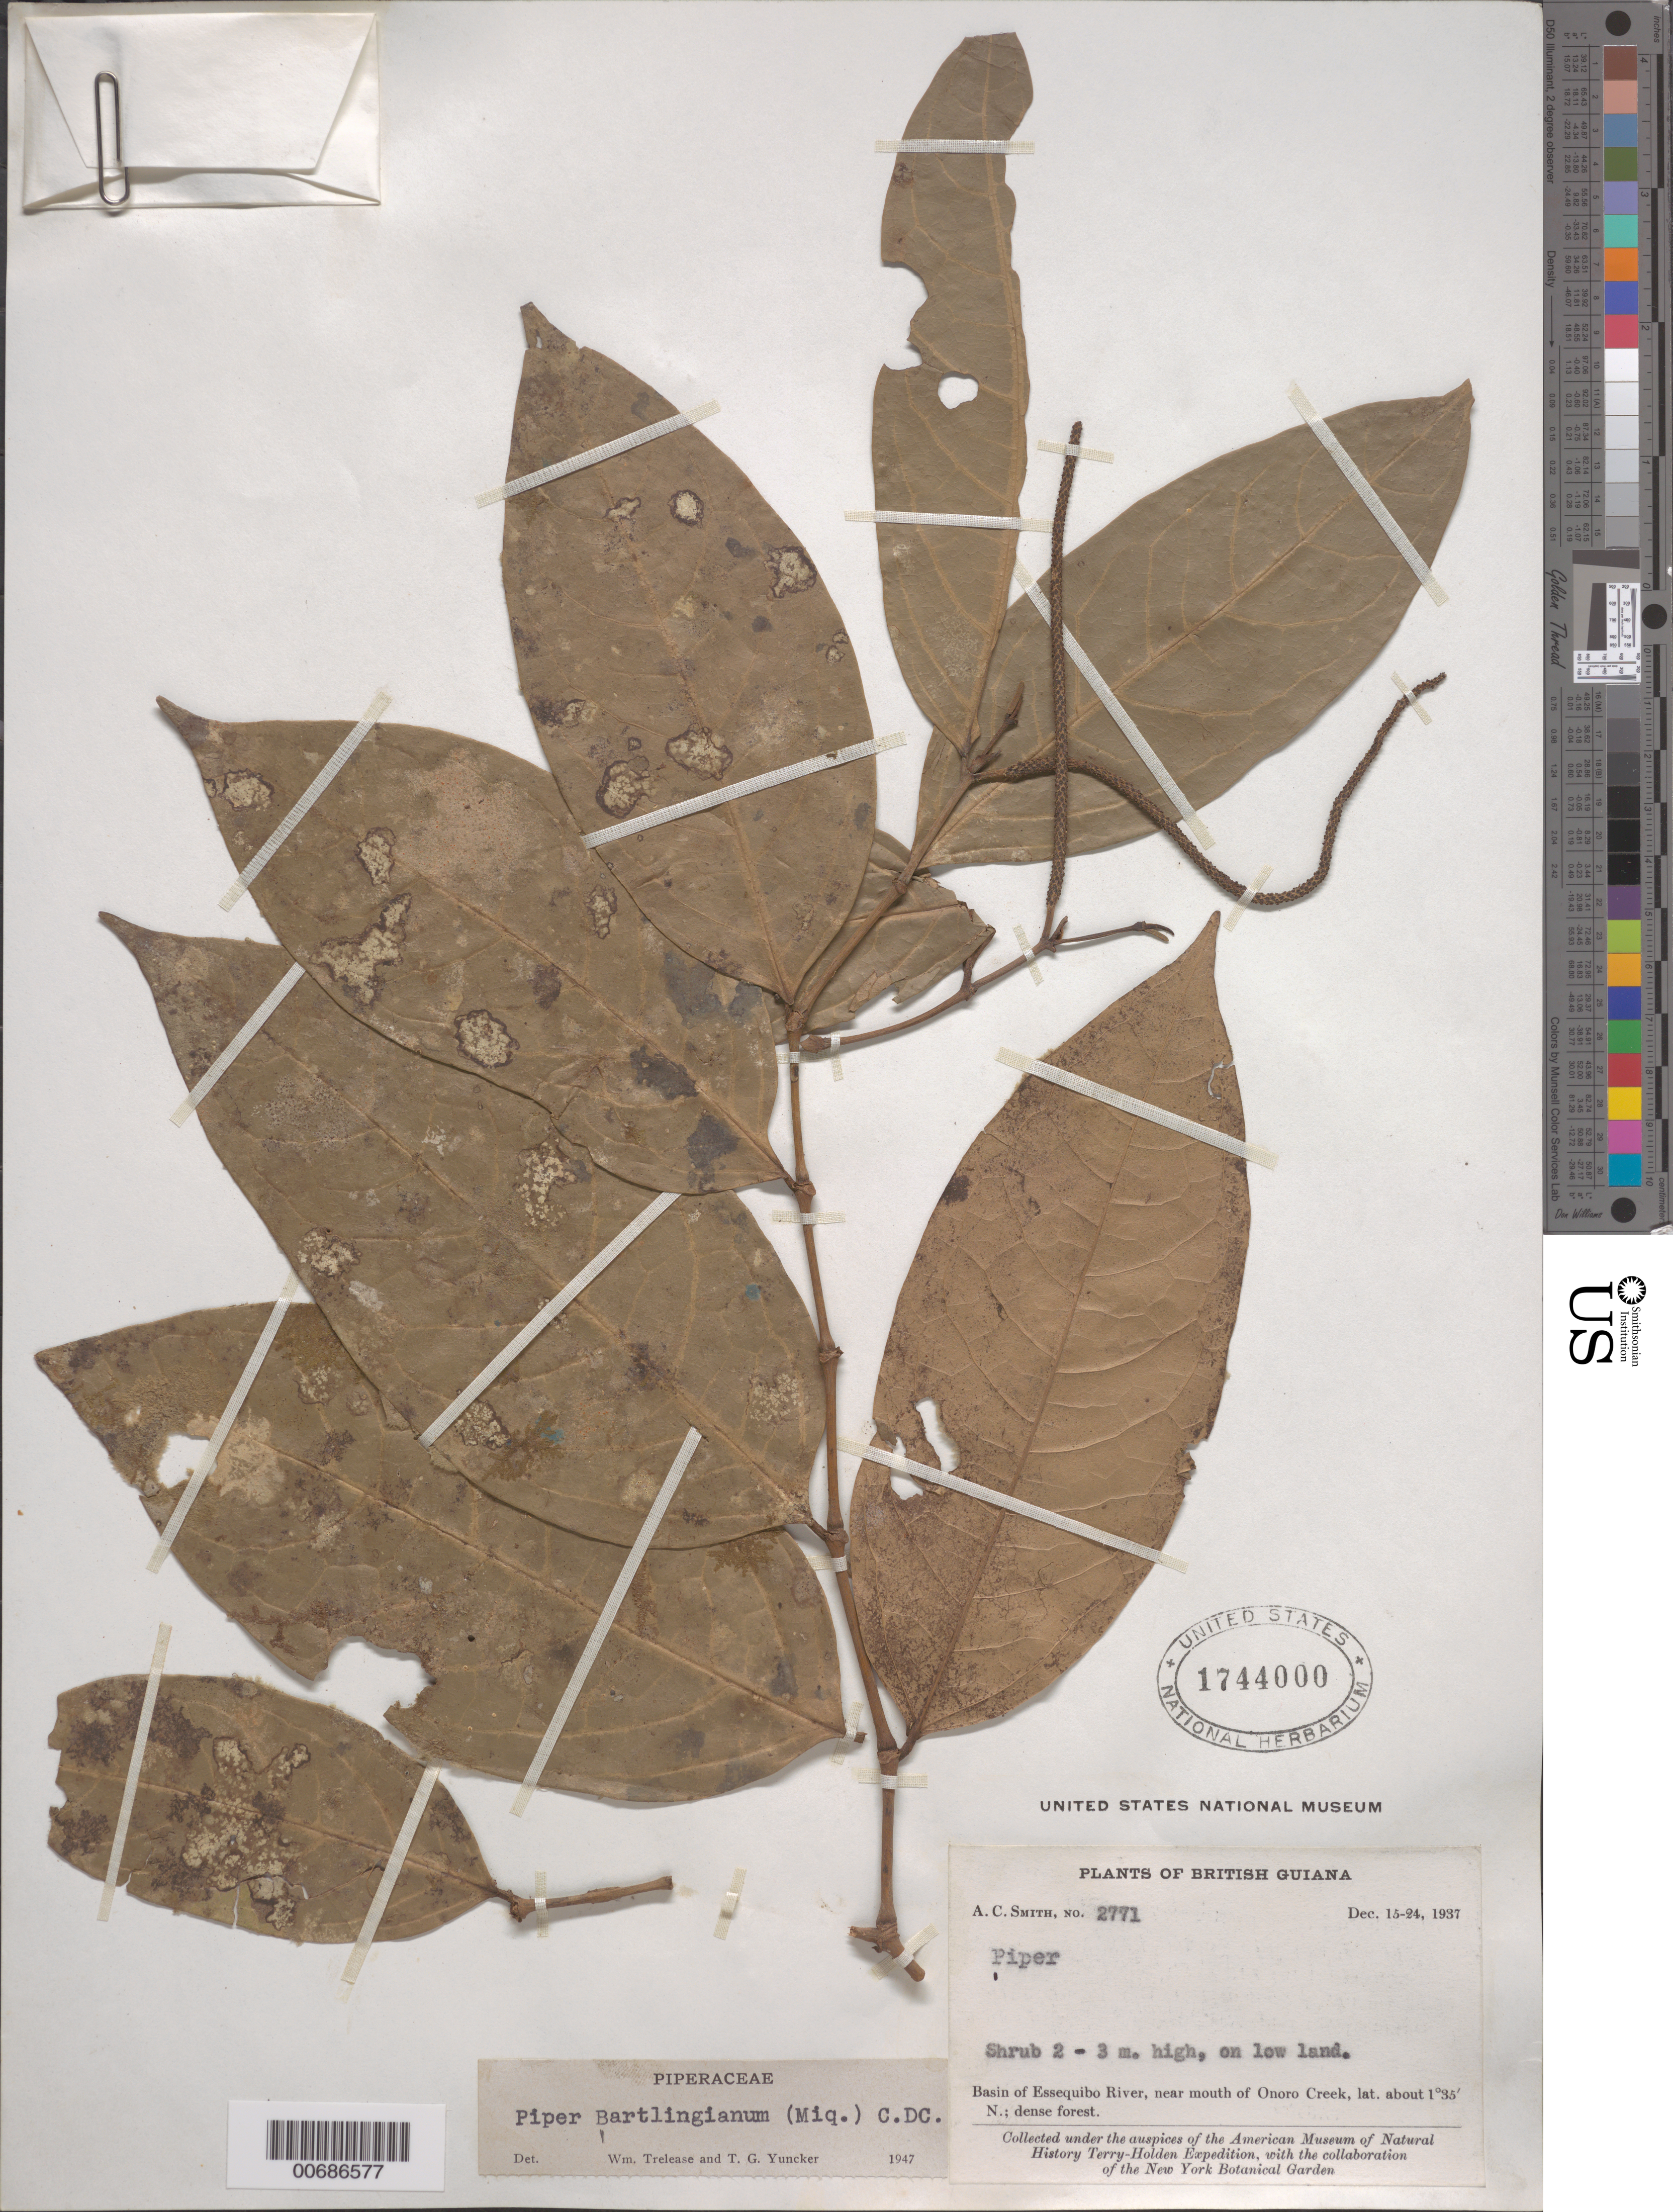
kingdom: Plantae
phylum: Tracheophyta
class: Magnoliopsida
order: Piperales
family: Piperaceae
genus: Piper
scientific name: Piper bartlingianum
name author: (Miq.) C. DC.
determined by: Trelease, W.; Yuncker, T. G.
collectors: A. C. Smith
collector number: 2771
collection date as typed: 15-Dec-37 to 24-Dec-37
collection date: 1937-12-15/1937-12-24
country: Guyana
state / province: U. Takutu-U. Essequibo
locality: Onoro Creek (near mouth), Essequibo River basin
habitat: Dense forest, on low land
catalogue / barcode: US 1744000